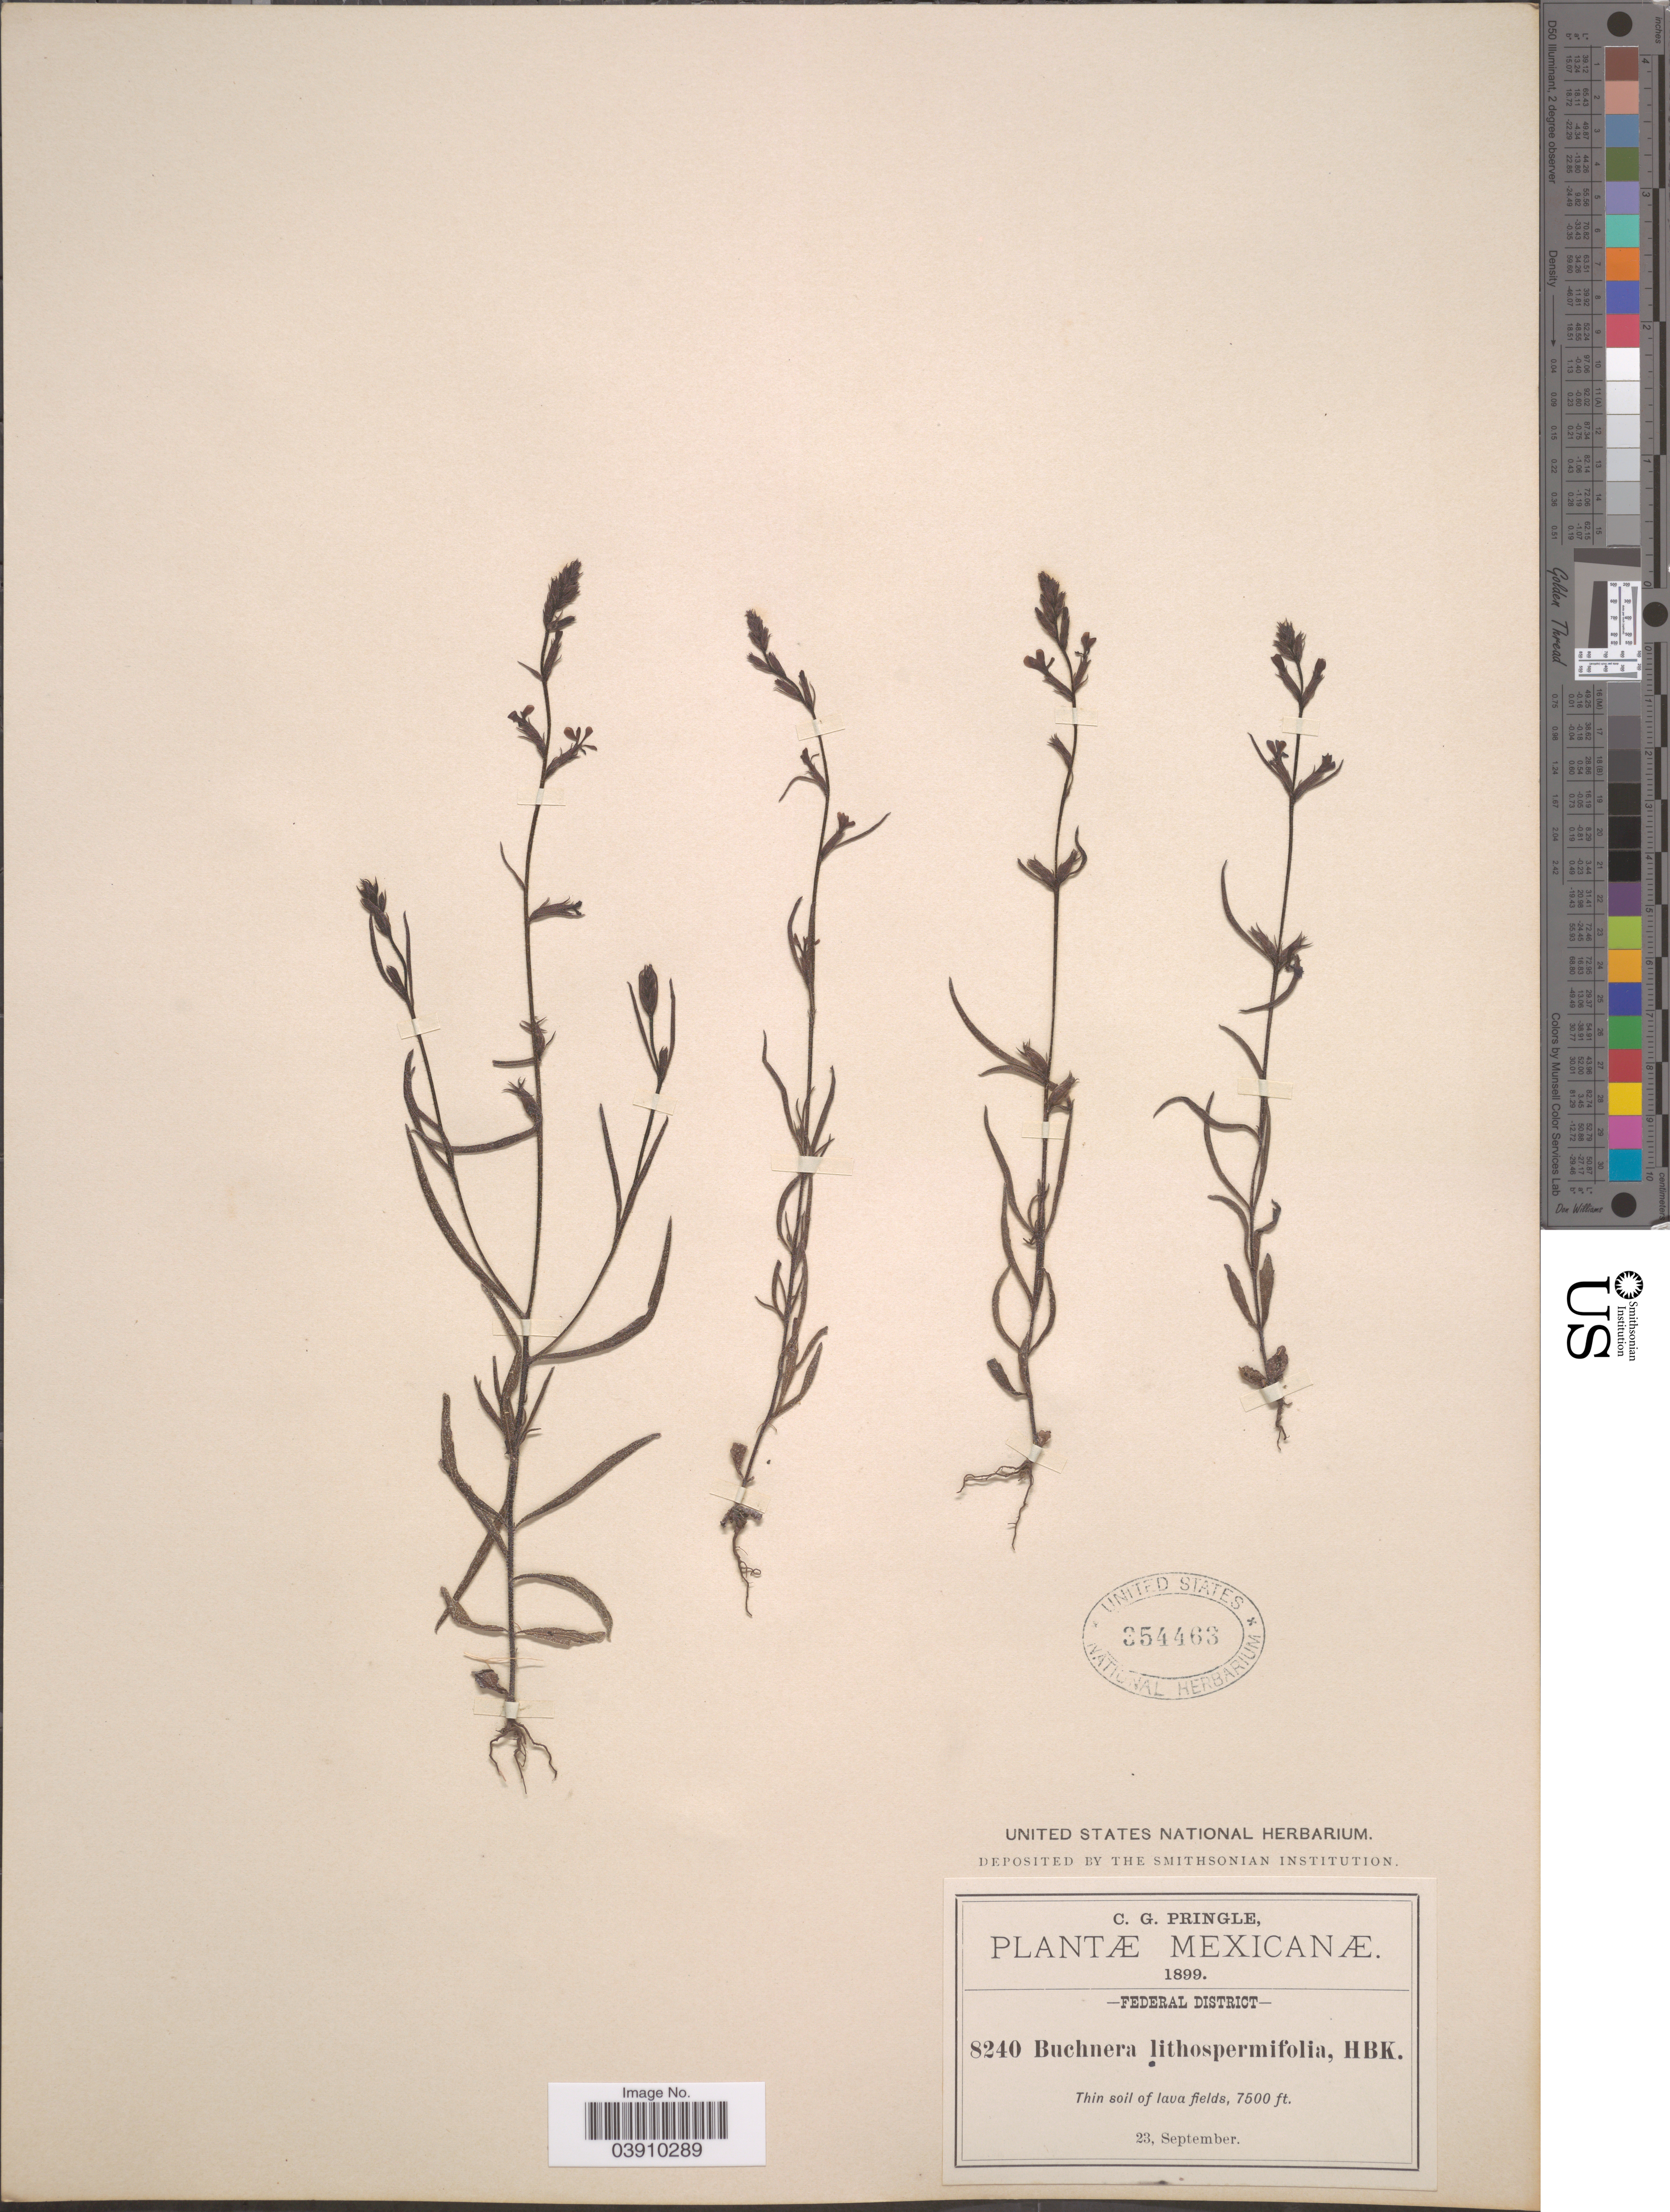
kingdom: Plantae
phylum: Tracheophyta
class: Magnoliopsida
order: Lamiales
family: Orobanchaceae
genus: Buchnera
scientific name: Buchnera pusilla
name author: Kunth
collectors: C. G. Pringle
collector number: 8240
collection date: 1899-09-23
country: Mexico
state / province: Distrito Federal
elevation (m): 2286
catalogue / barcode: US 354463